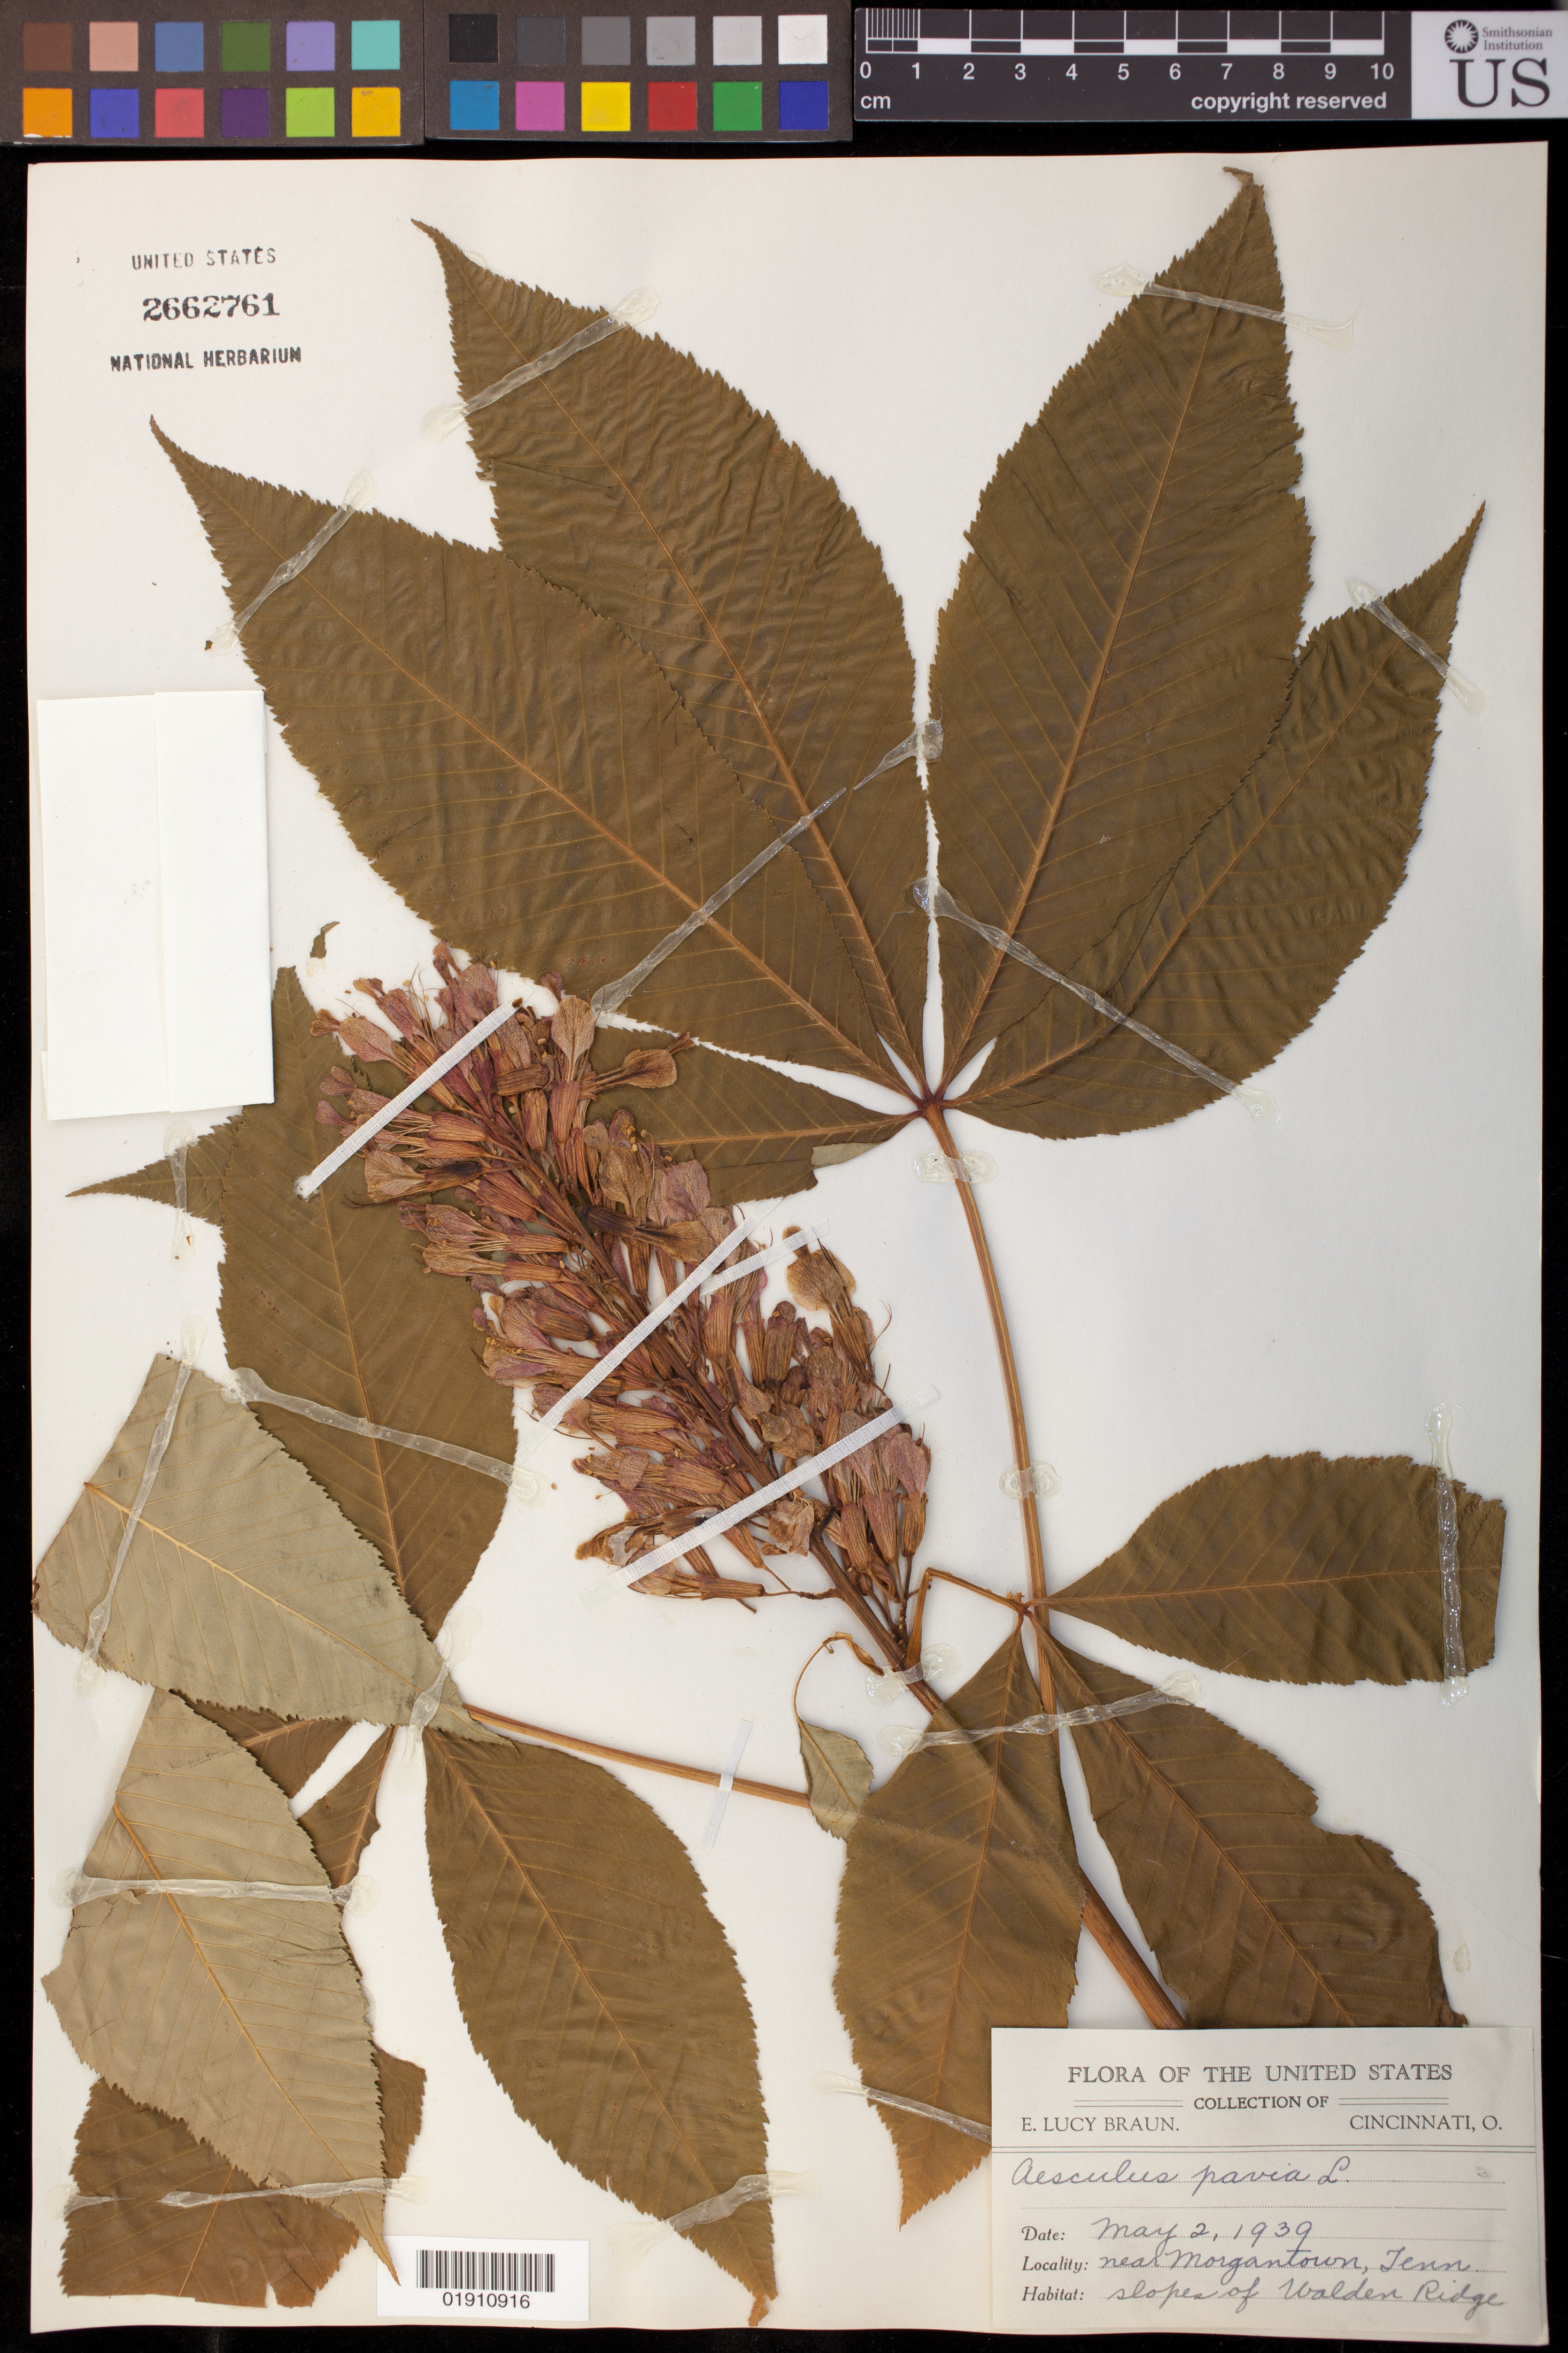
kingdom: Plantae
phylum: Tracheophyta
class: Magnoliopsida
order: Sapindales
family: Sapindaceae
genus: Aesculus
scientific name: Aesculus pavia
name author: L.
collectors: E. L. Braun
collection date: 1939-05-02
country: United States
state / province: Tennessee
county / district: Rhea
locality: Near Morgantown, slopes of Walden Ridge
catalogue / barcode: US 2662761